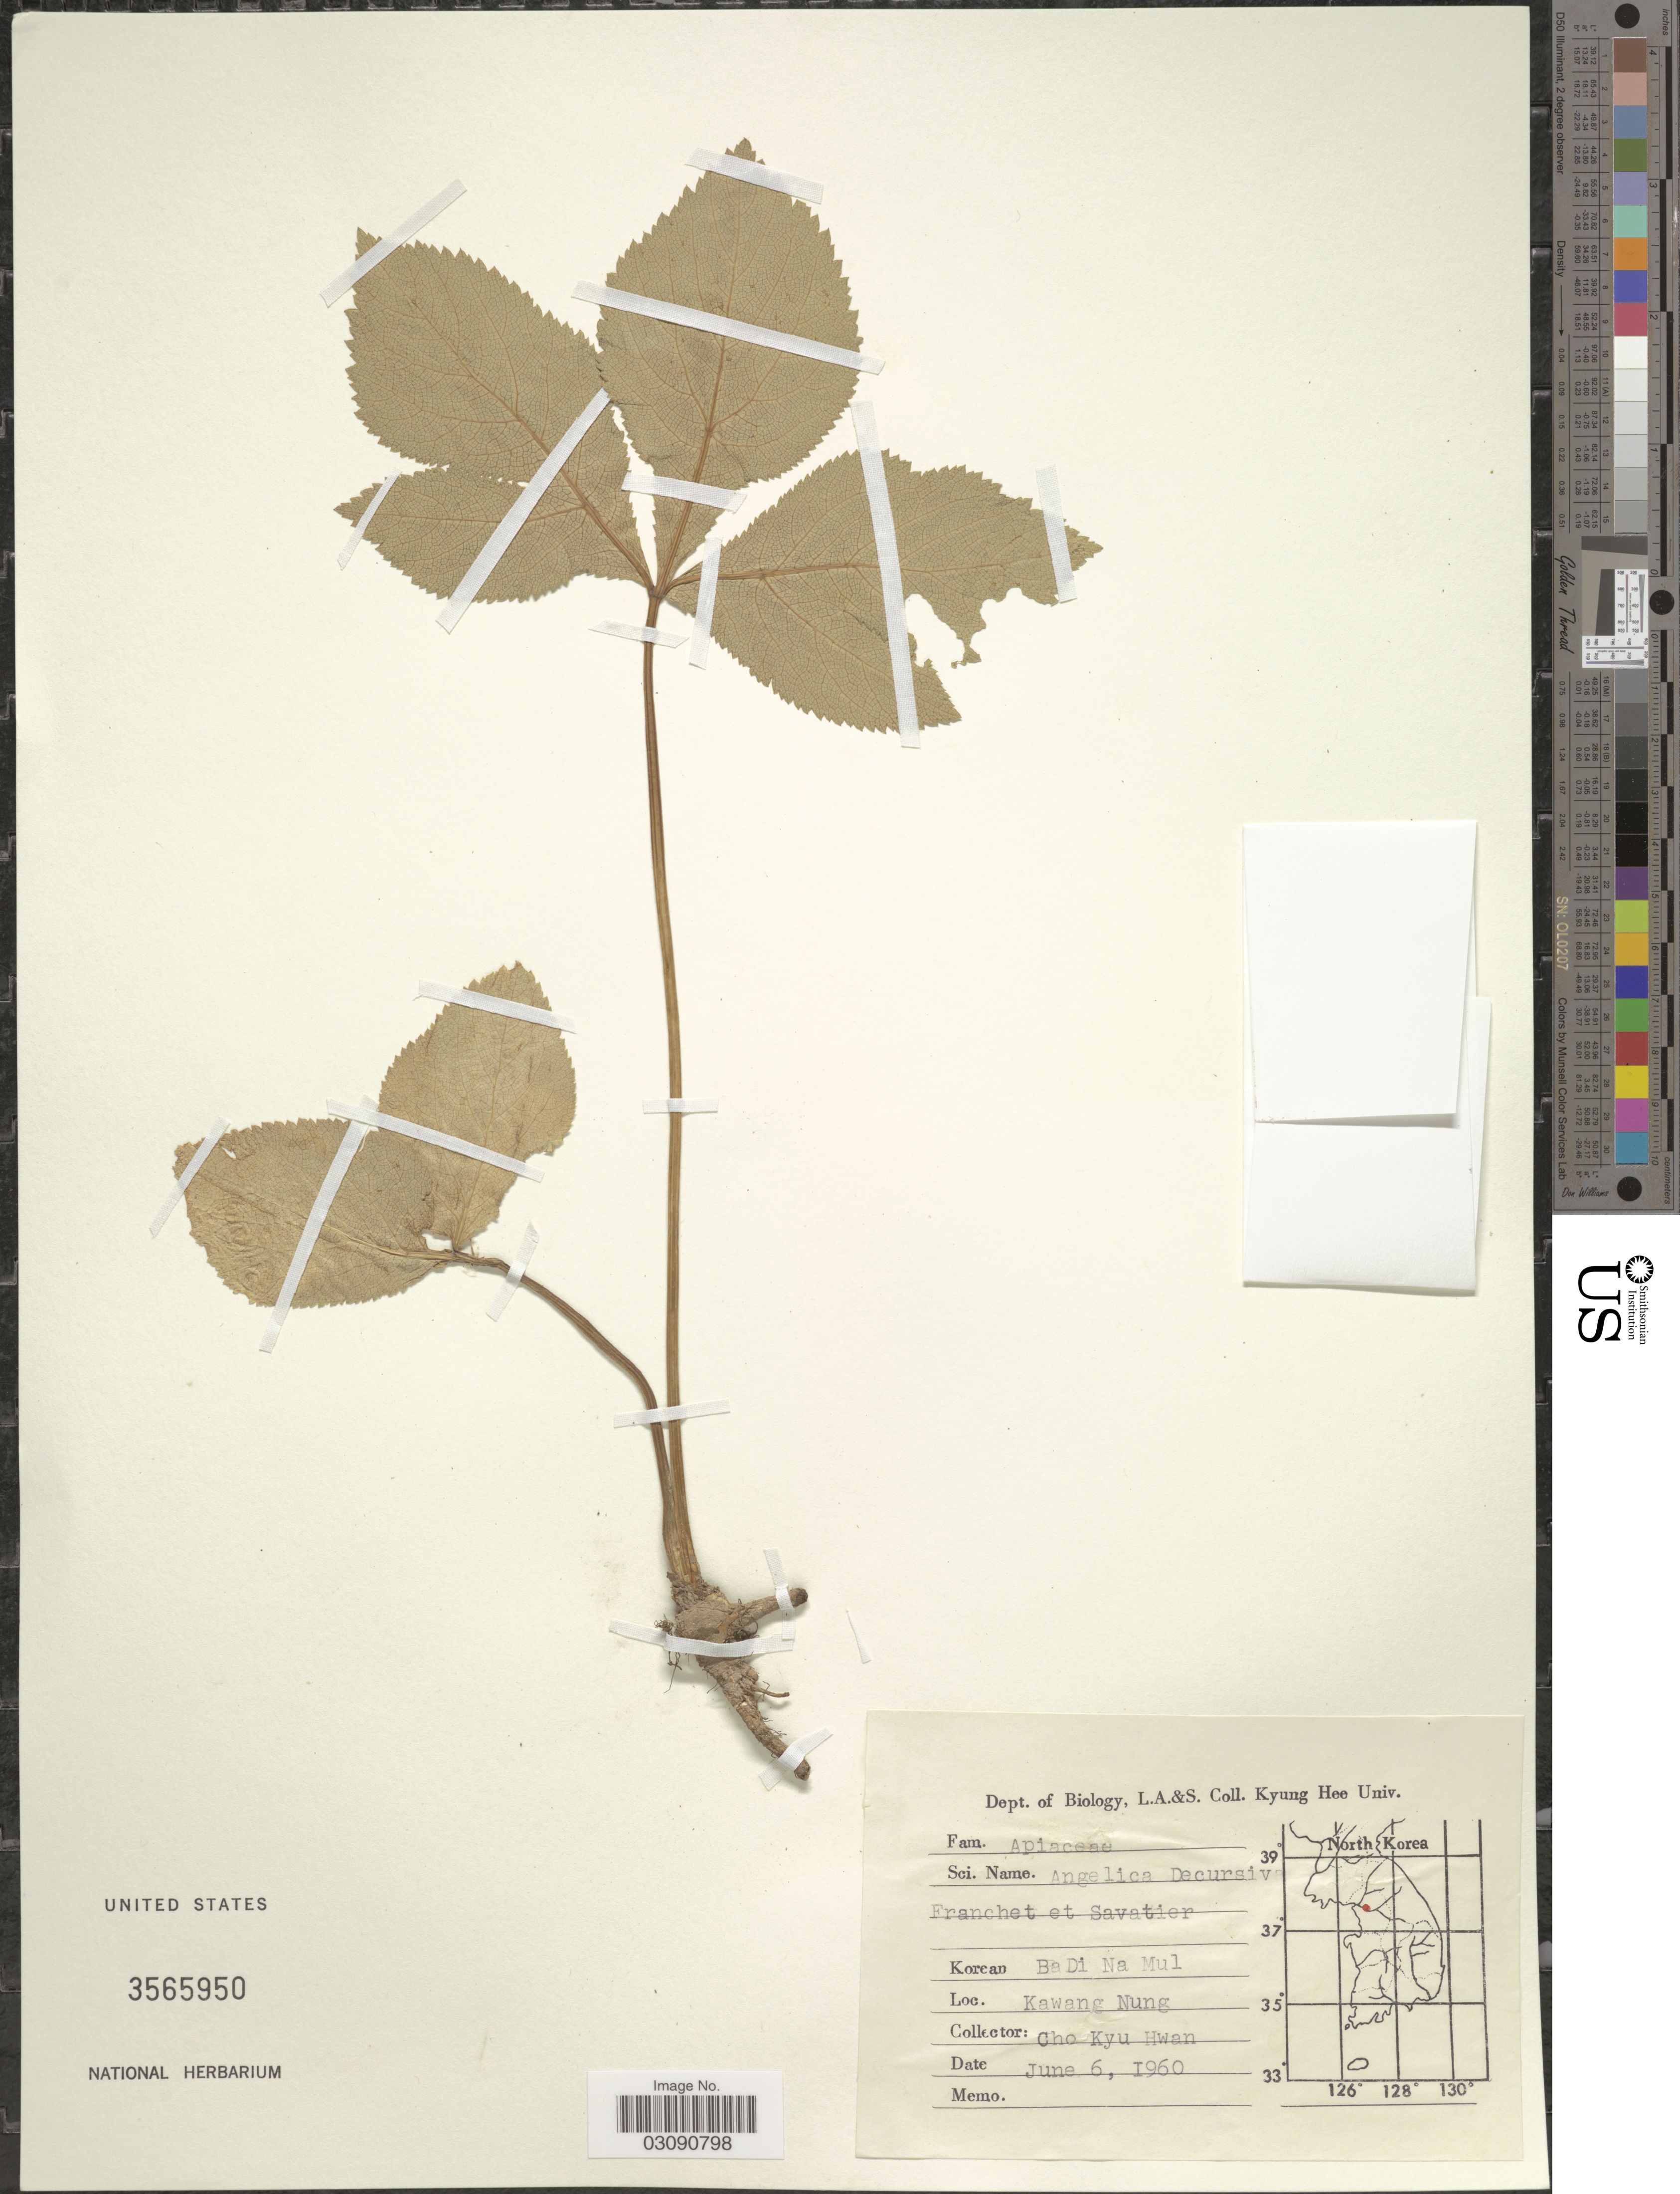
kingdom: Plantae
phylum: Tracheophyta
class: Magnoliopsida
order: Apiales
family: Apiaceae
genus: Angelica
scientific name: Angelica decursiva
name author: (Miq.) Franch. & Sav.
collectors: C. Hwan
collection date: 1960-06-06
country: South Korea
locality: Kawang Nung.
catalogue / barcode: US 3565950